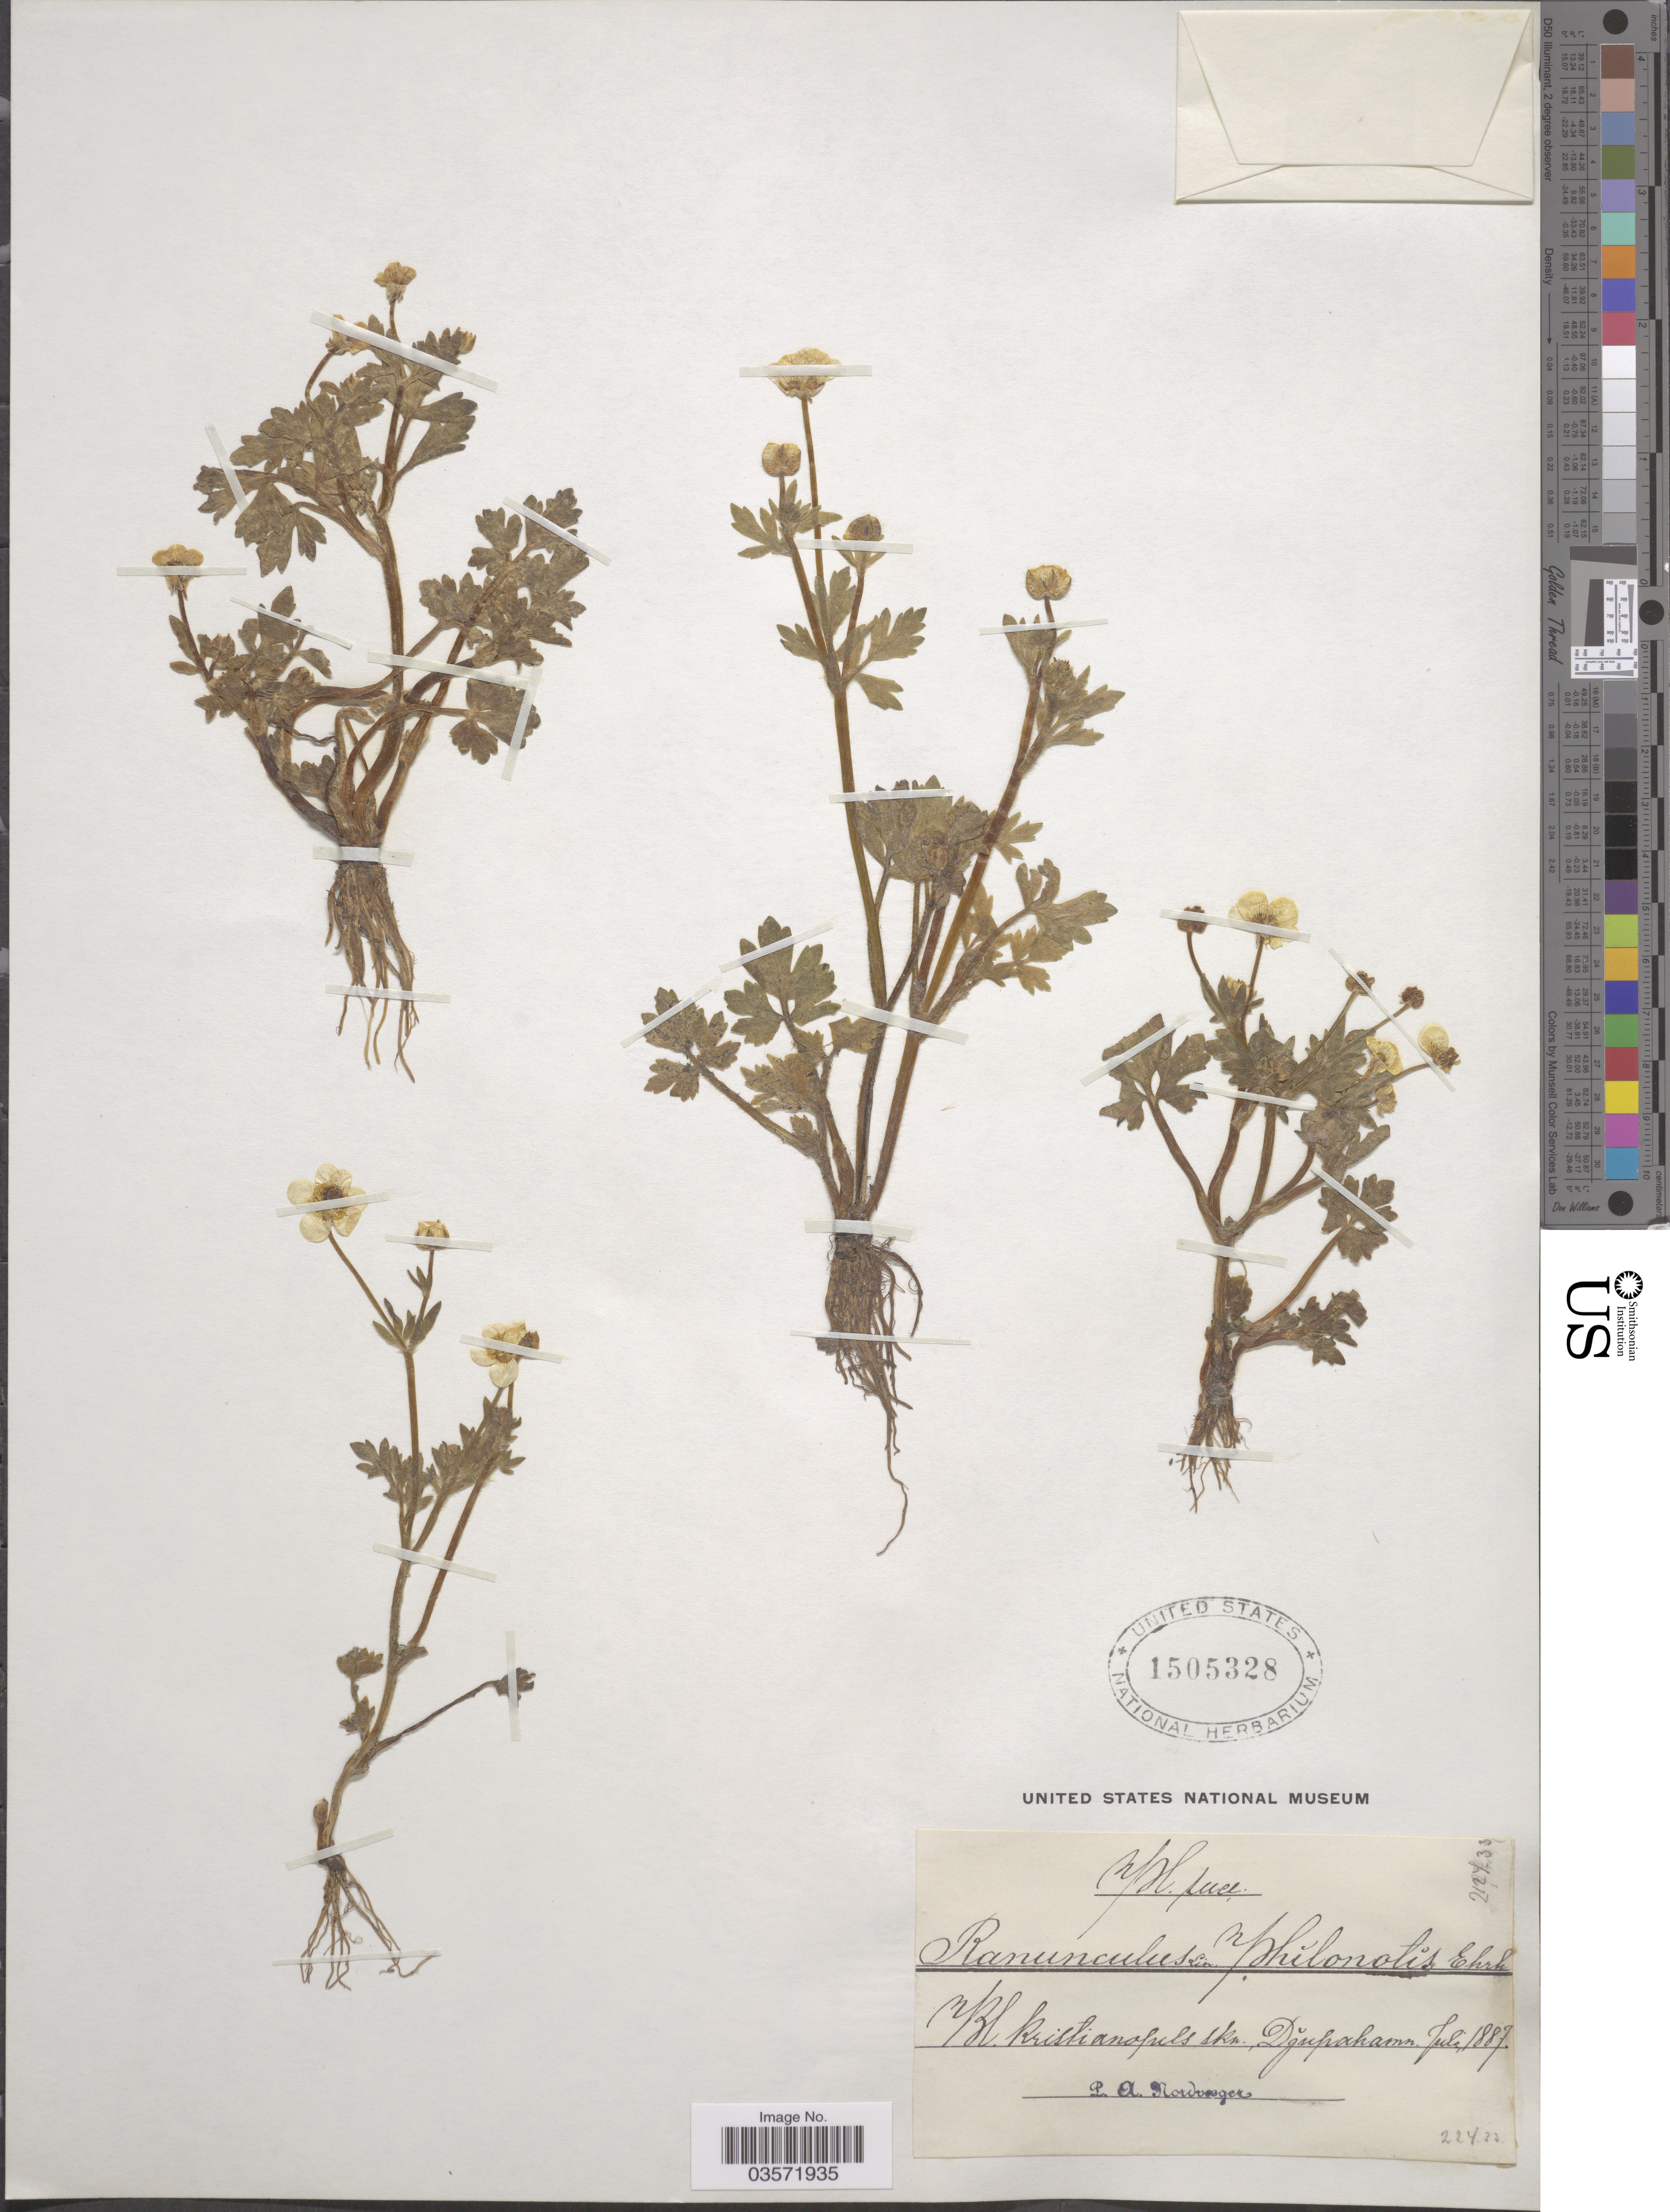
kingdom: Plantae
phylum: Tracheophyta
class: Magnoliopsida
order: Ranunculales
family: Ranunculaceae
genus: Ranunculus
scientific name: Ranunculus philonotis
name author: Ehrh.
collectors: P. Nordveeger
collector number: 22433?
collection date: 1887-07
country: Sweden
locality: Suce. Bl. Kristianopel skn. Djŭpahamn.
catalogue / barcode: US 1505328